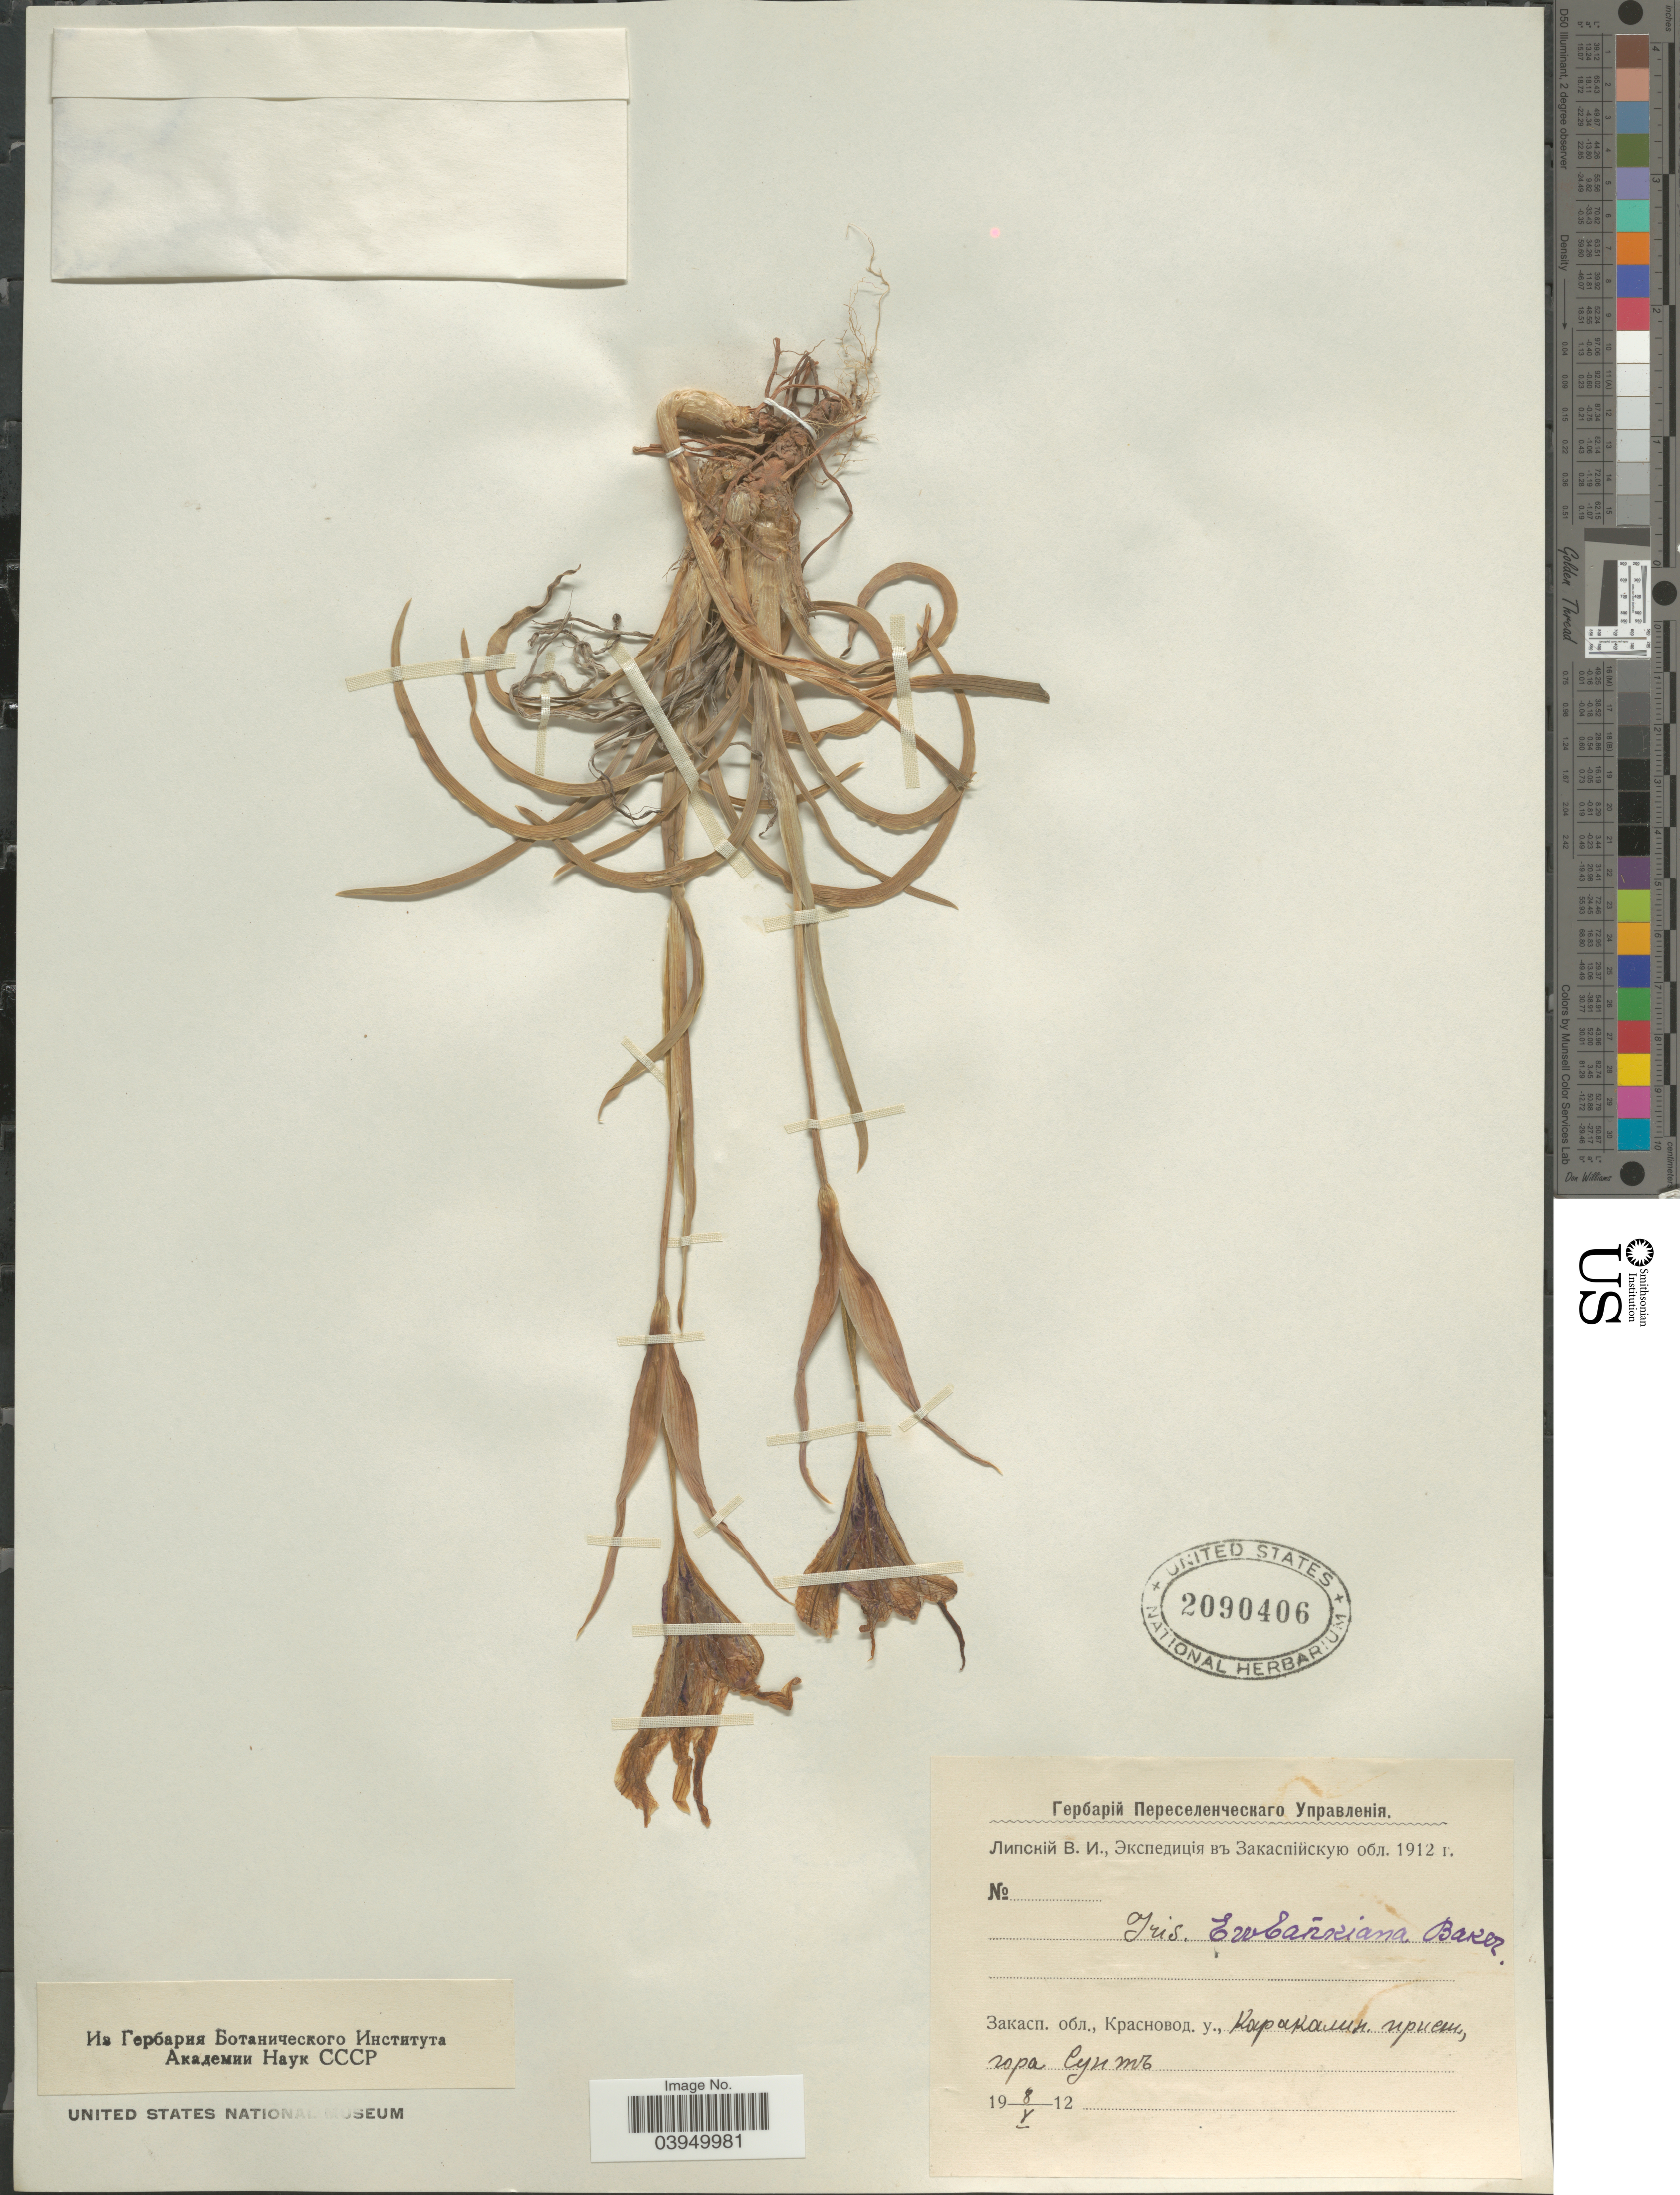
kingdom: Plantae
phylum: Tracheophyta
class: Liliopsida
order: Asparagales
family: Iridaceae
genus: Iris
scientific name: Iris sp.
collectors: V. Lipskiy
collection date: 1912-05-08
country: Turkmenistan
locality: Sunt Mt.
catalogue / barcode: US 2090406